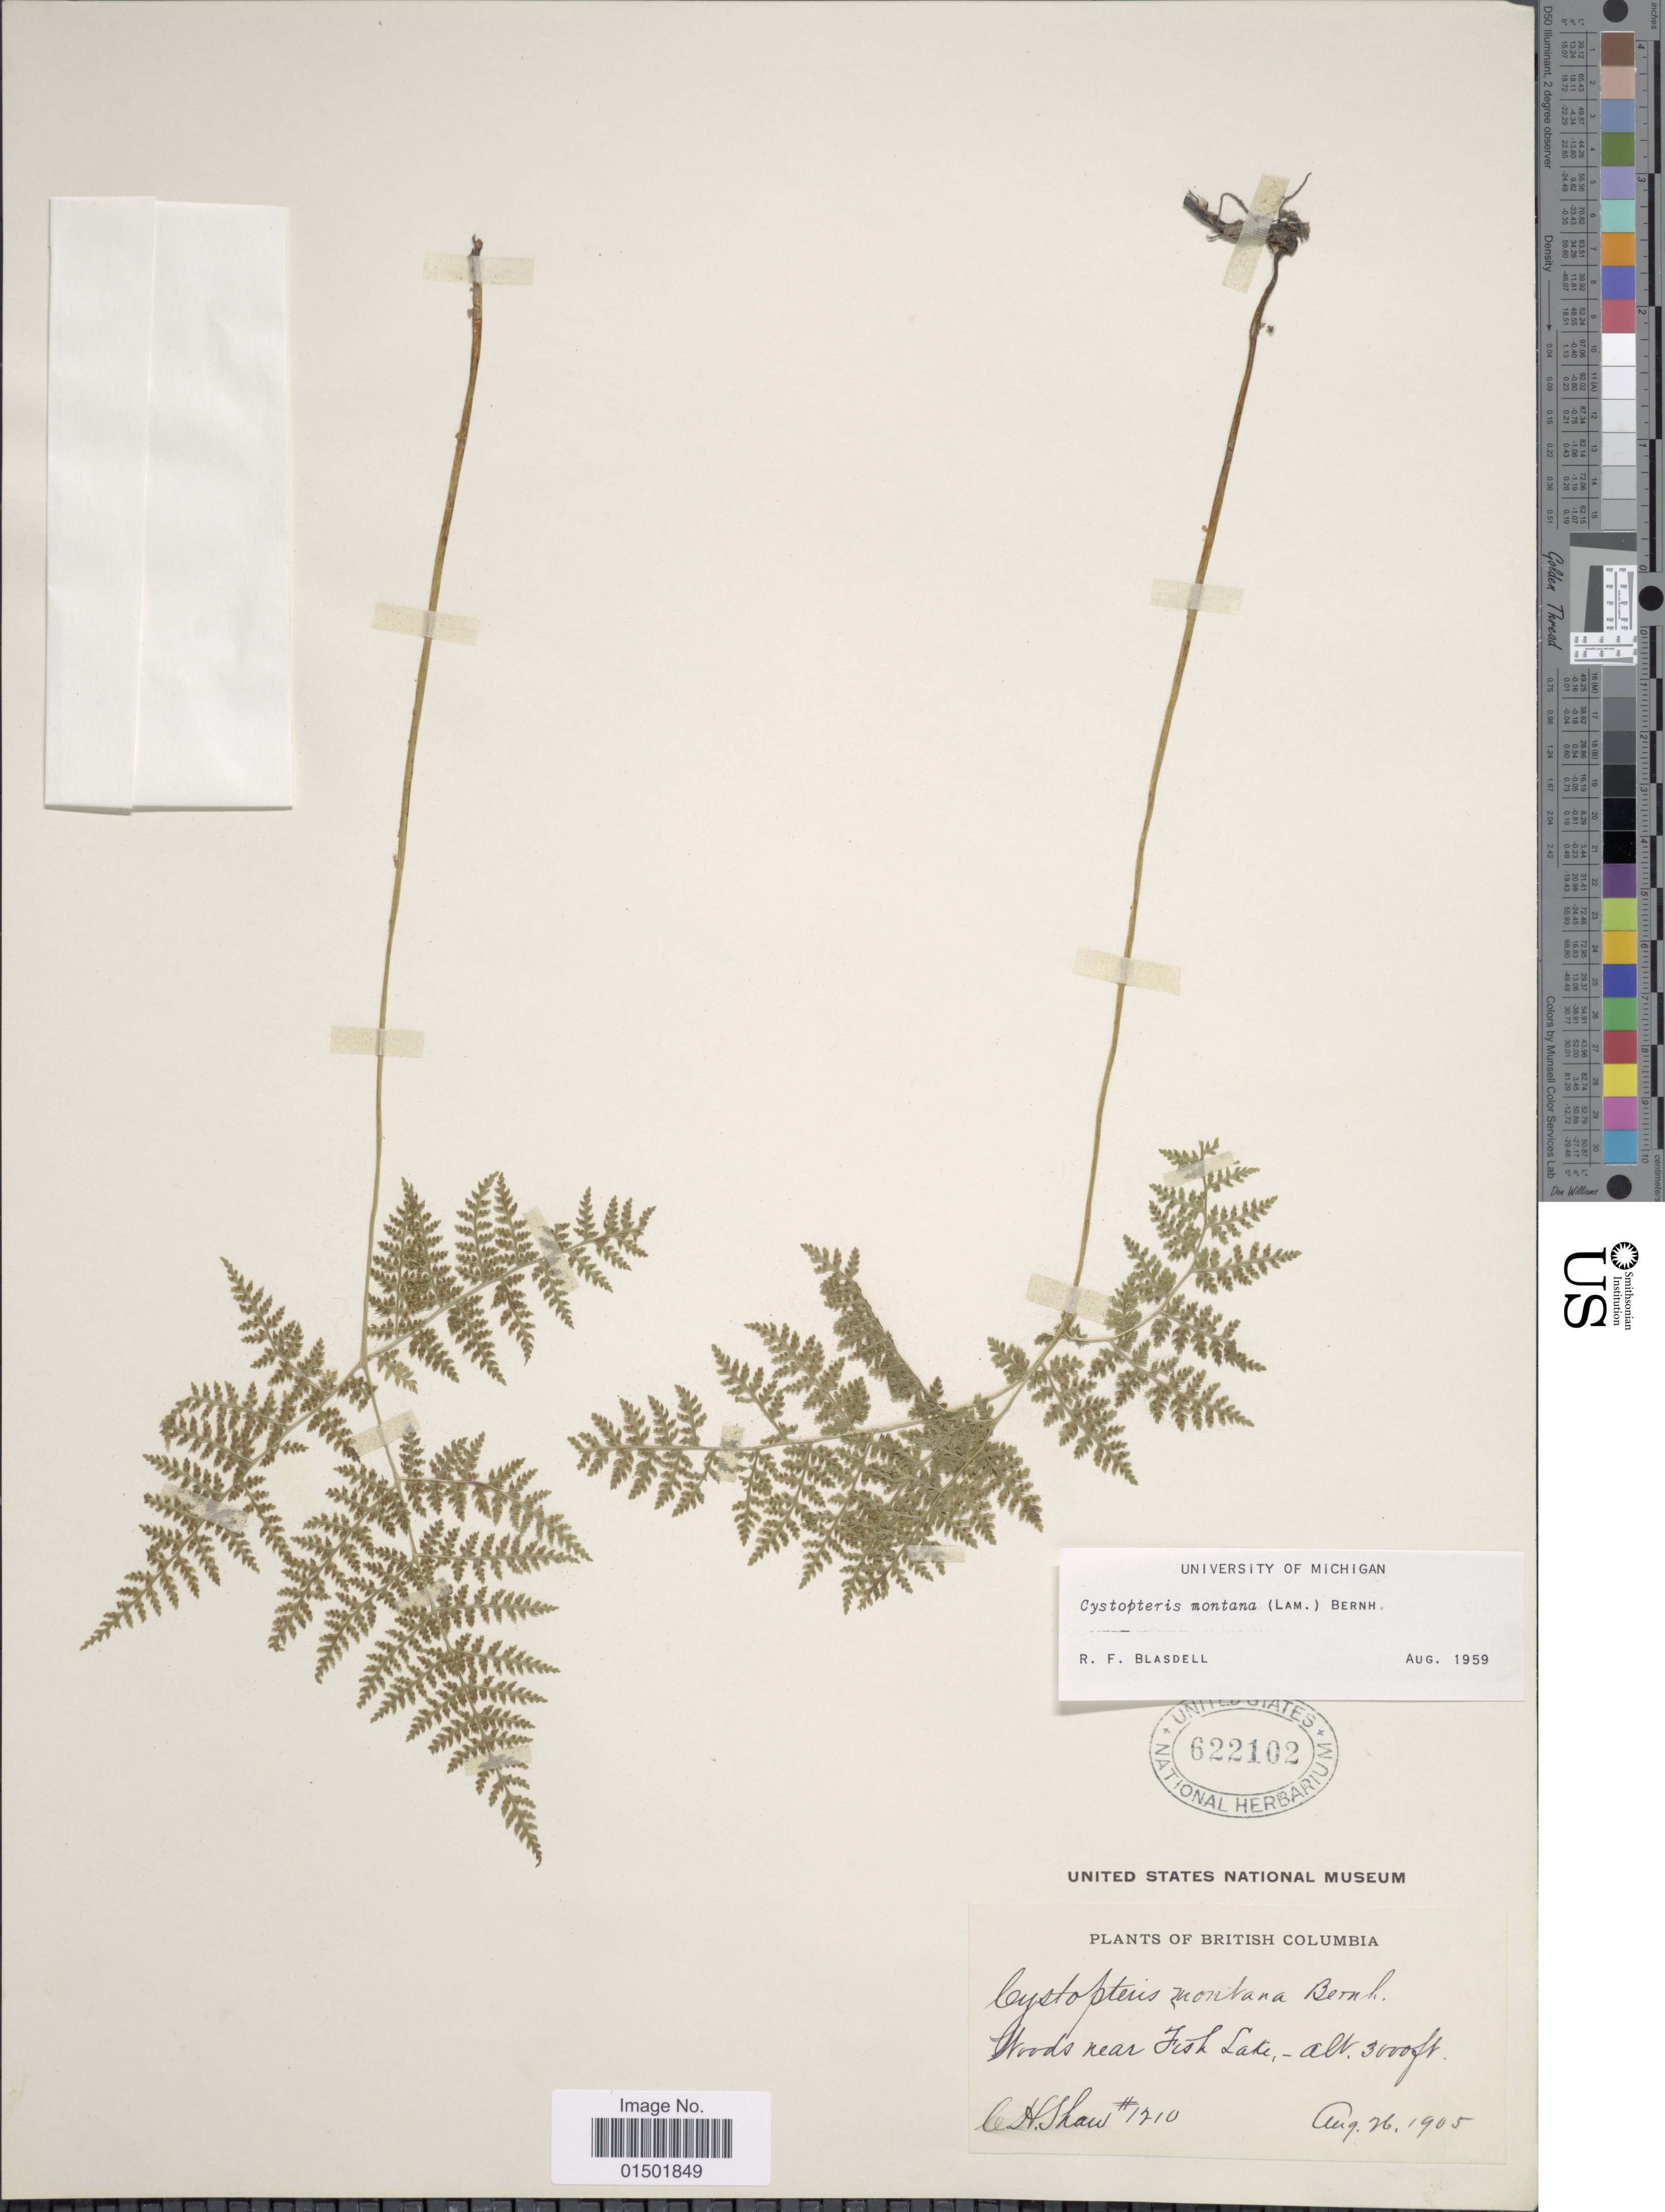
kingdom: Plantae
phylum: Tracheophyta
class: Polypodiopsida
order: Polypodiales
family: Cystopteridaceae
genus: Cystopteris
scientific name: Cystopteris montana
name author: (Lam.) Desv.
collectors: C. H. Shaw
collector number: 1210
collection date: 1908-08-26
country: Canada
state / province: British Columbia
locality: Woods near Fish Lake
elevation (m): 914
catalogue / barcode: US 622102